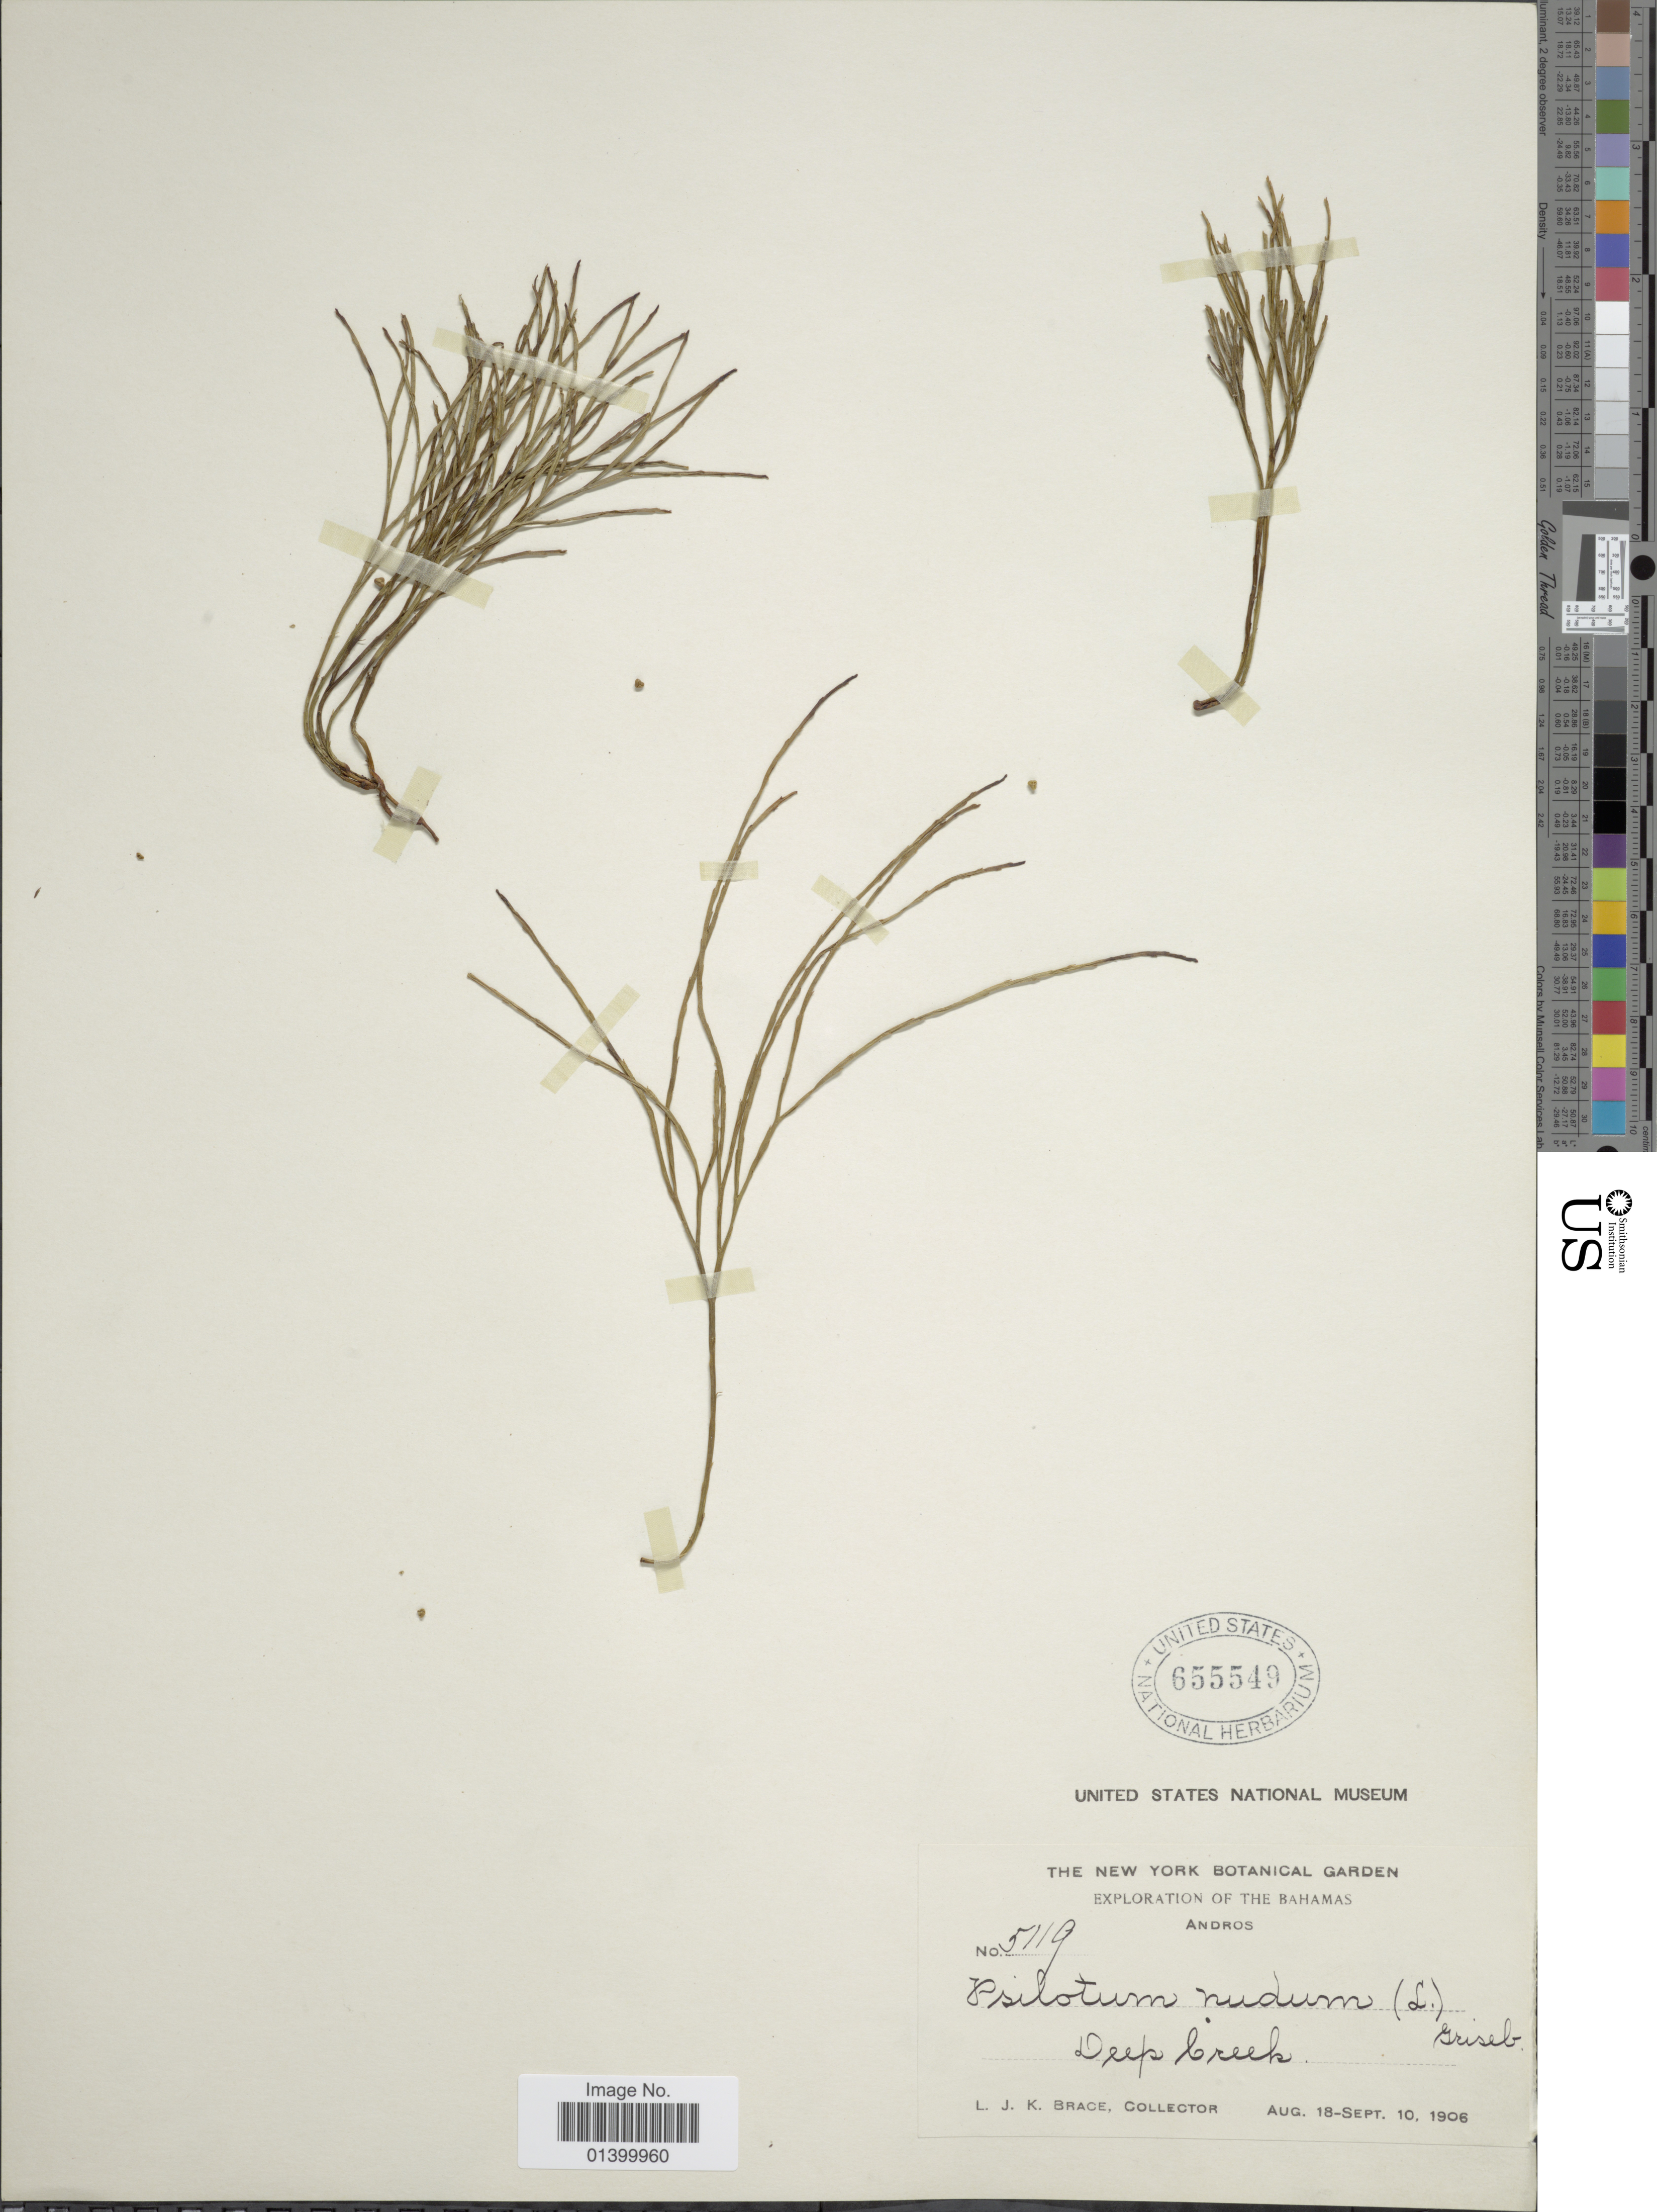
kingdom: Plantae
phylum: Tracheophyta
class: Polypodiopsida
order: Psilotales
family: Psilotaceae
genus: Psilotum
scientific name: Psilotum nudum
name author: (L.) P. Beauv.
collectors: L. J. K. Brace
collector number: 5119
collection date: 1906-08-18/1906-09-10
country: Bahamas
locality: Andros. Deep Creek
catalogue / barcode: US 655549